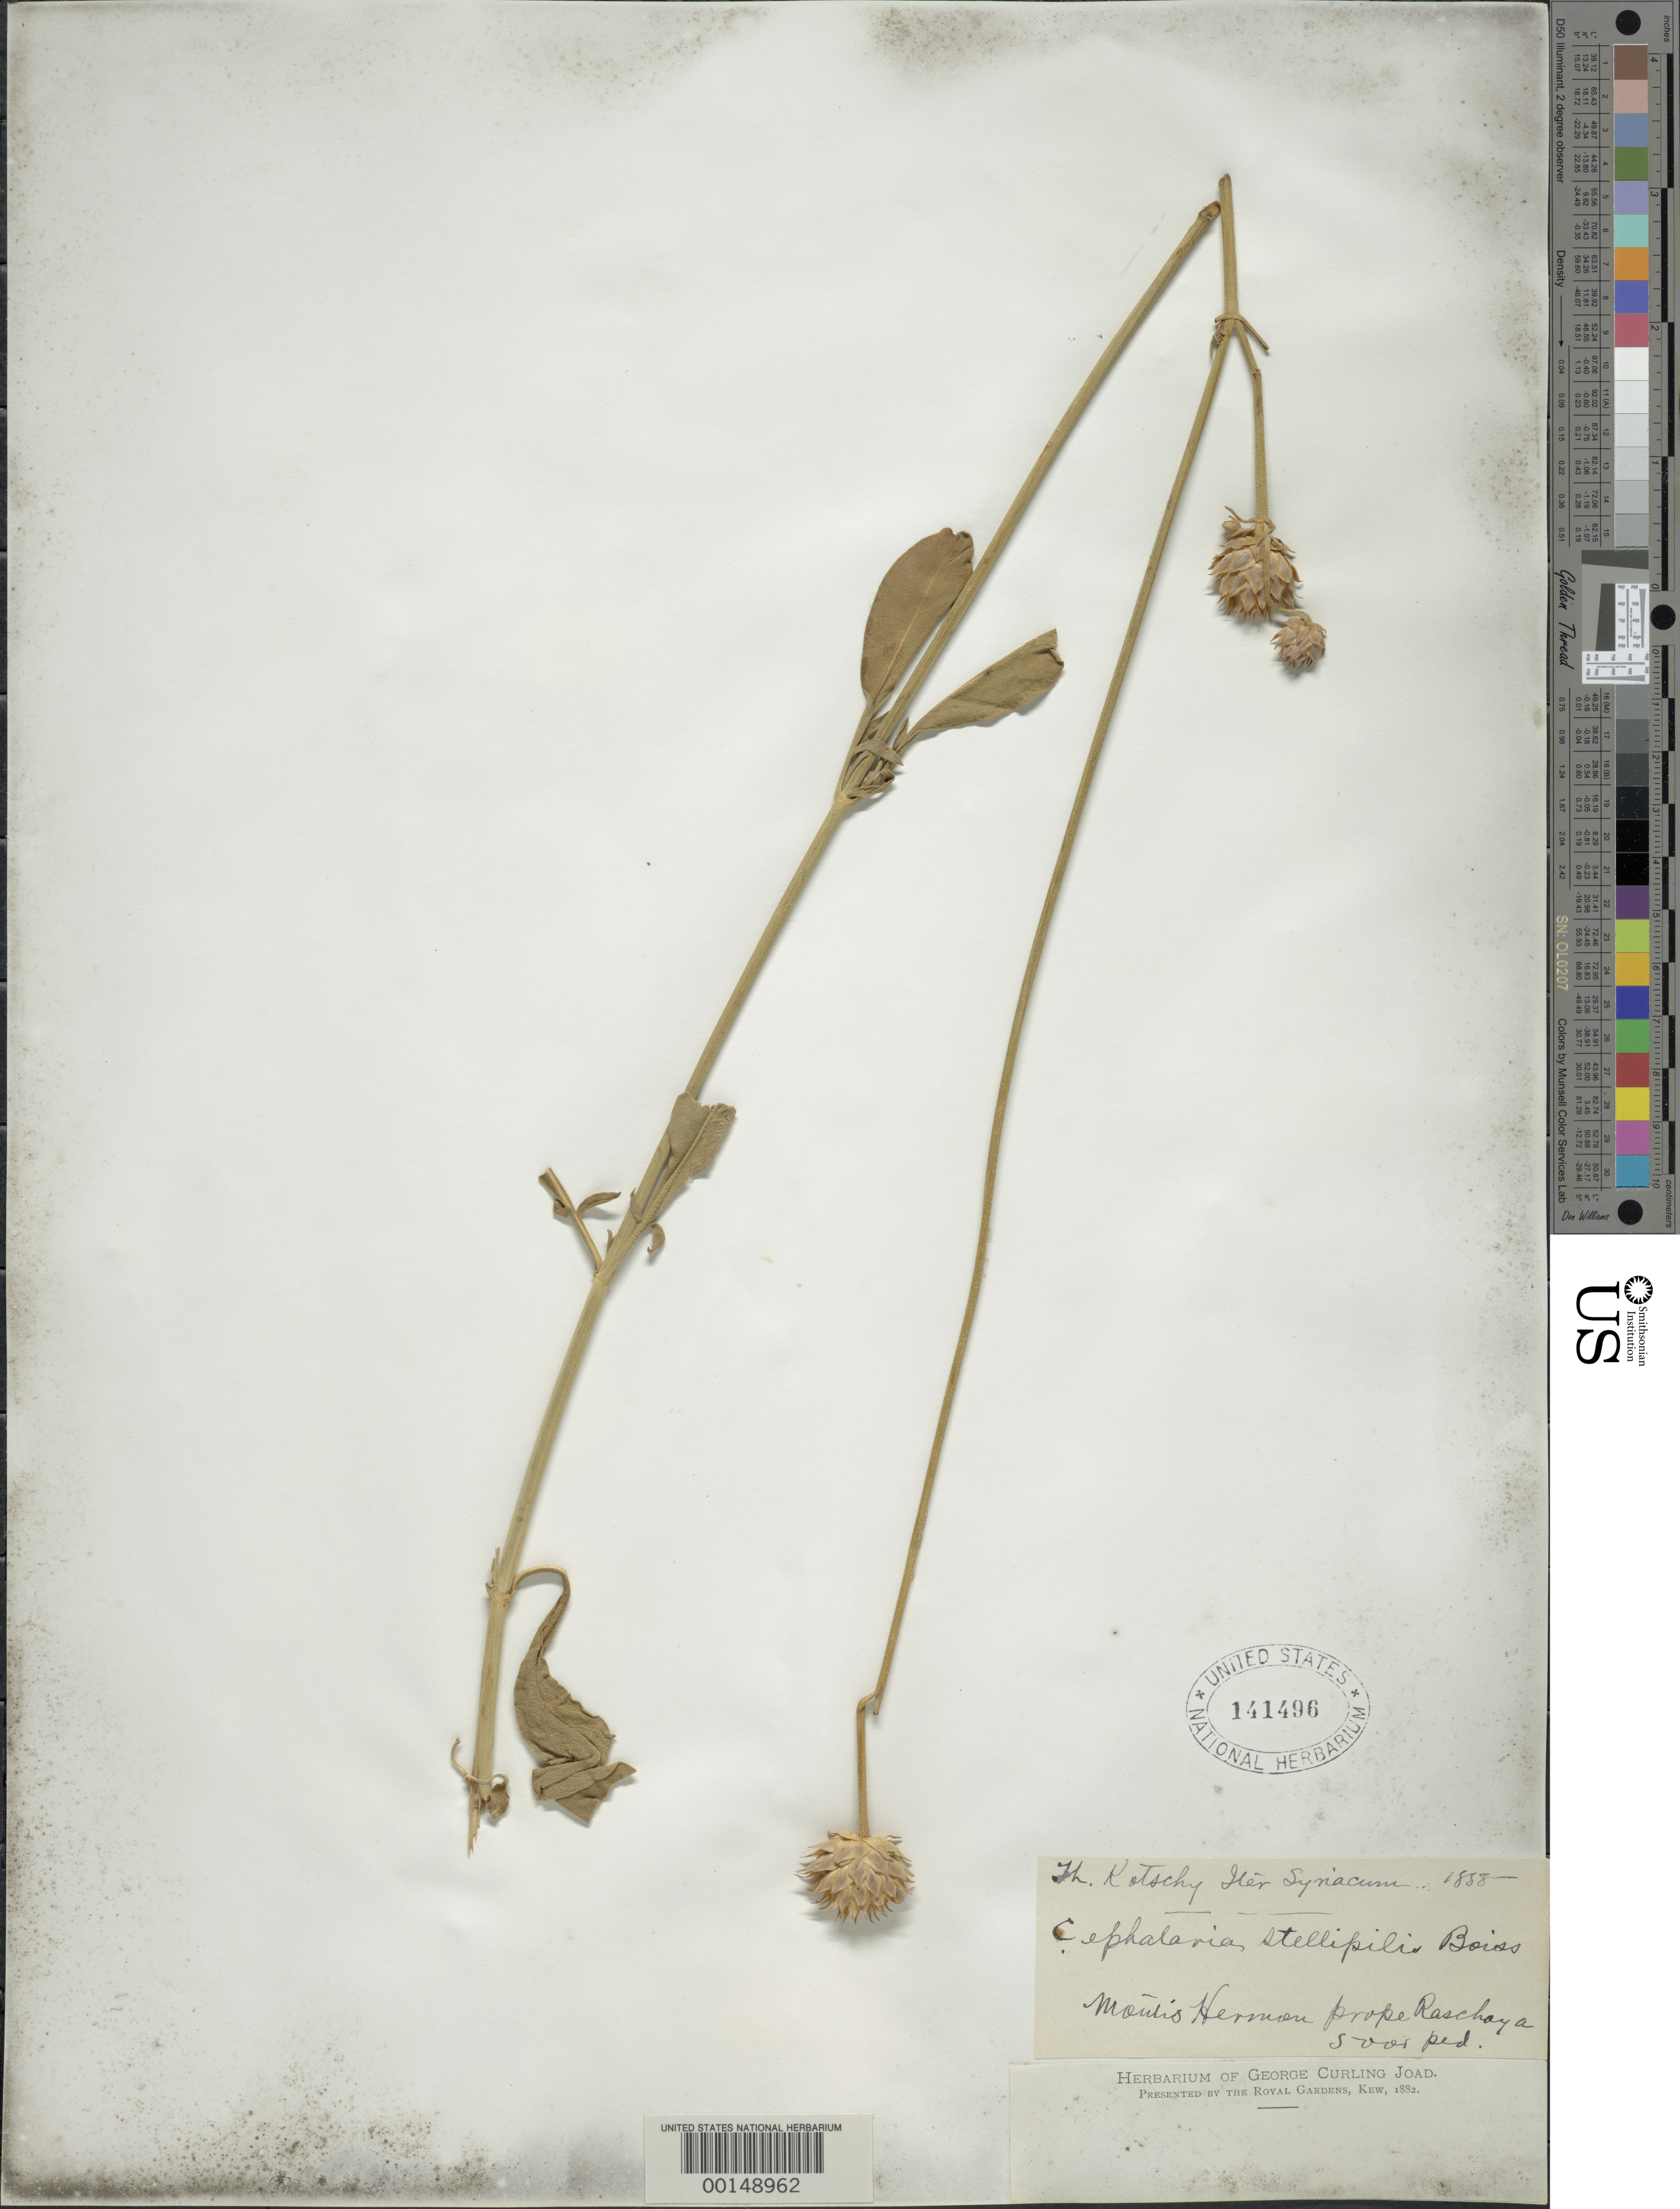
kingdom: Plantae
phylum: Tracheophyta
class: Magnoliopsida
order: Dipsacales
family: Caprifoliaceae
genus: Cephalaria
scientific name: Cephalaria stellipilis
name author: Boiss.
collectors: K. G. Kotschy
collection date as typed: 1858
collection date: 1858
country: Syria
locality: Montis Hermon near Taschoya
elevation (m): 1524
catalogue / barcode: US 141496